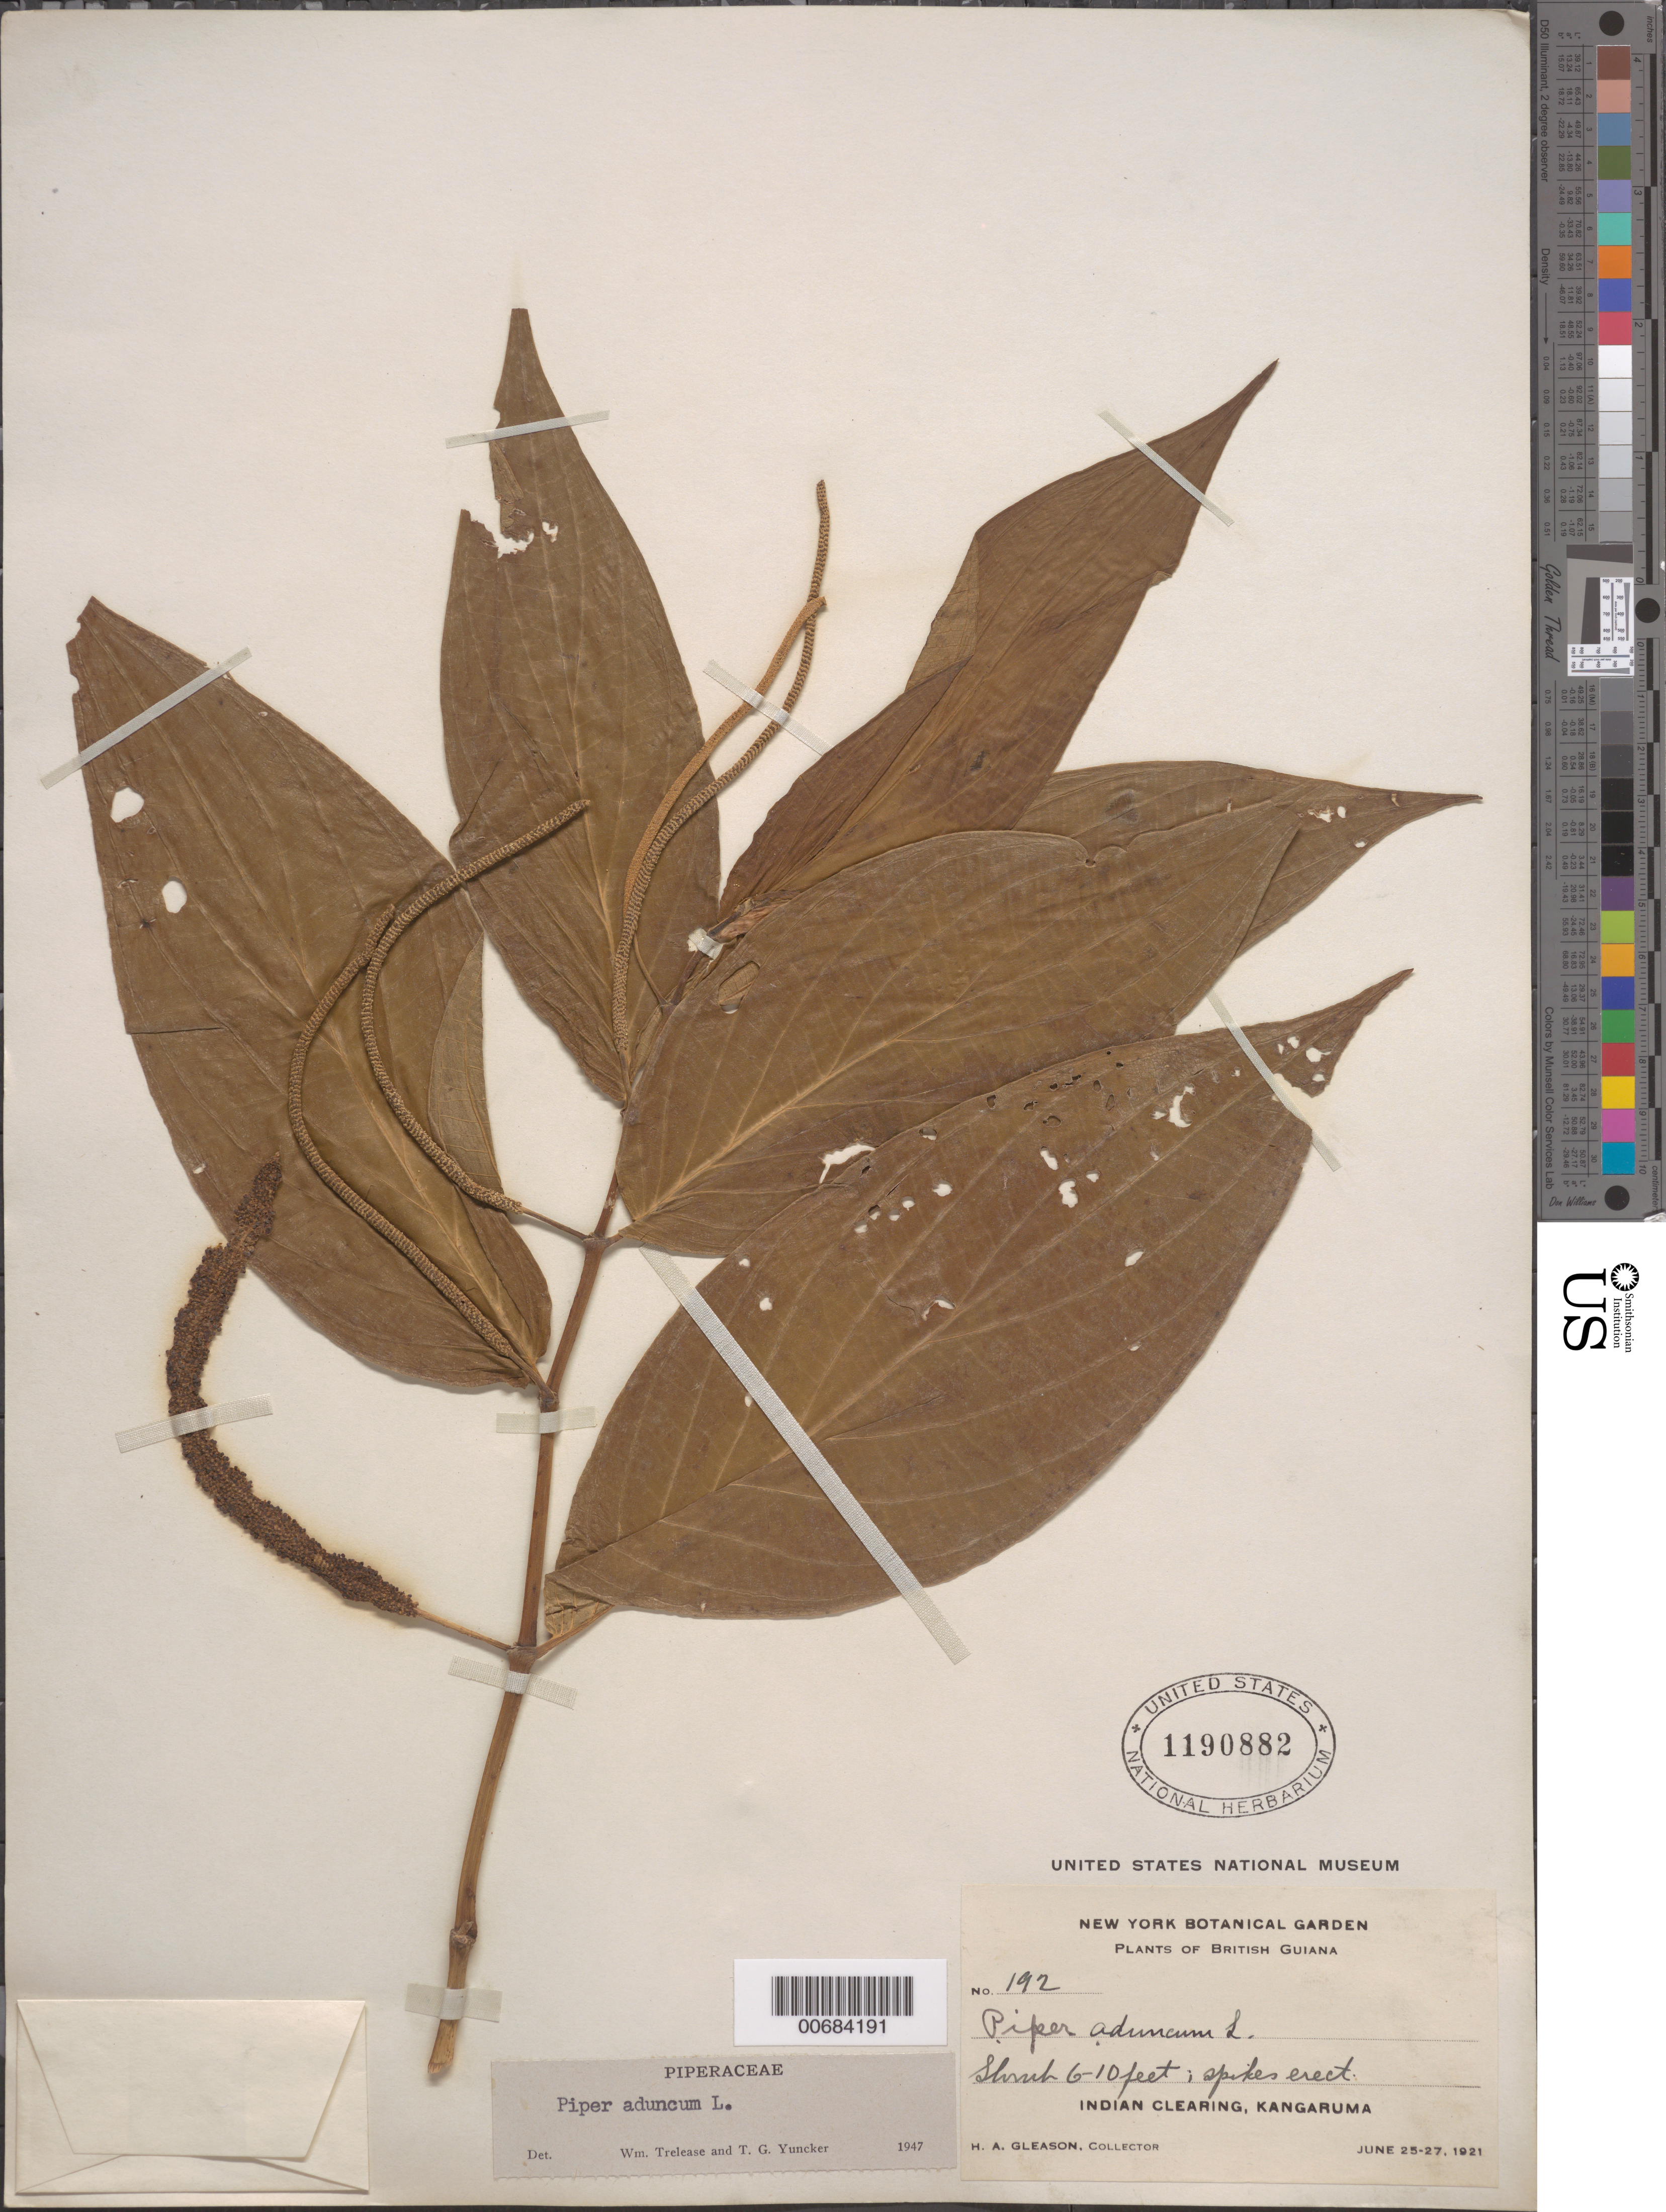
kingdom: Plantae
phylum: Tracheophyta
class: Magnoliopsida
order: Piperales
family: Piperaceae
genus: Piper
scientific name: Piper aduncum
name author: L.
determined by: Trelease, W.; Yuncker, T. G.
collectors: H. A. Gleason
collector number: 192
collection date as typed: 25-Jun-21 to 27-Jun-21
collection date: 1921-06-25/1921-06-27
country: Guyana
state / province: Potaro-Siparuni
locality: Kangaruma, Indian clearing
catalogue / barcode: US 1190882